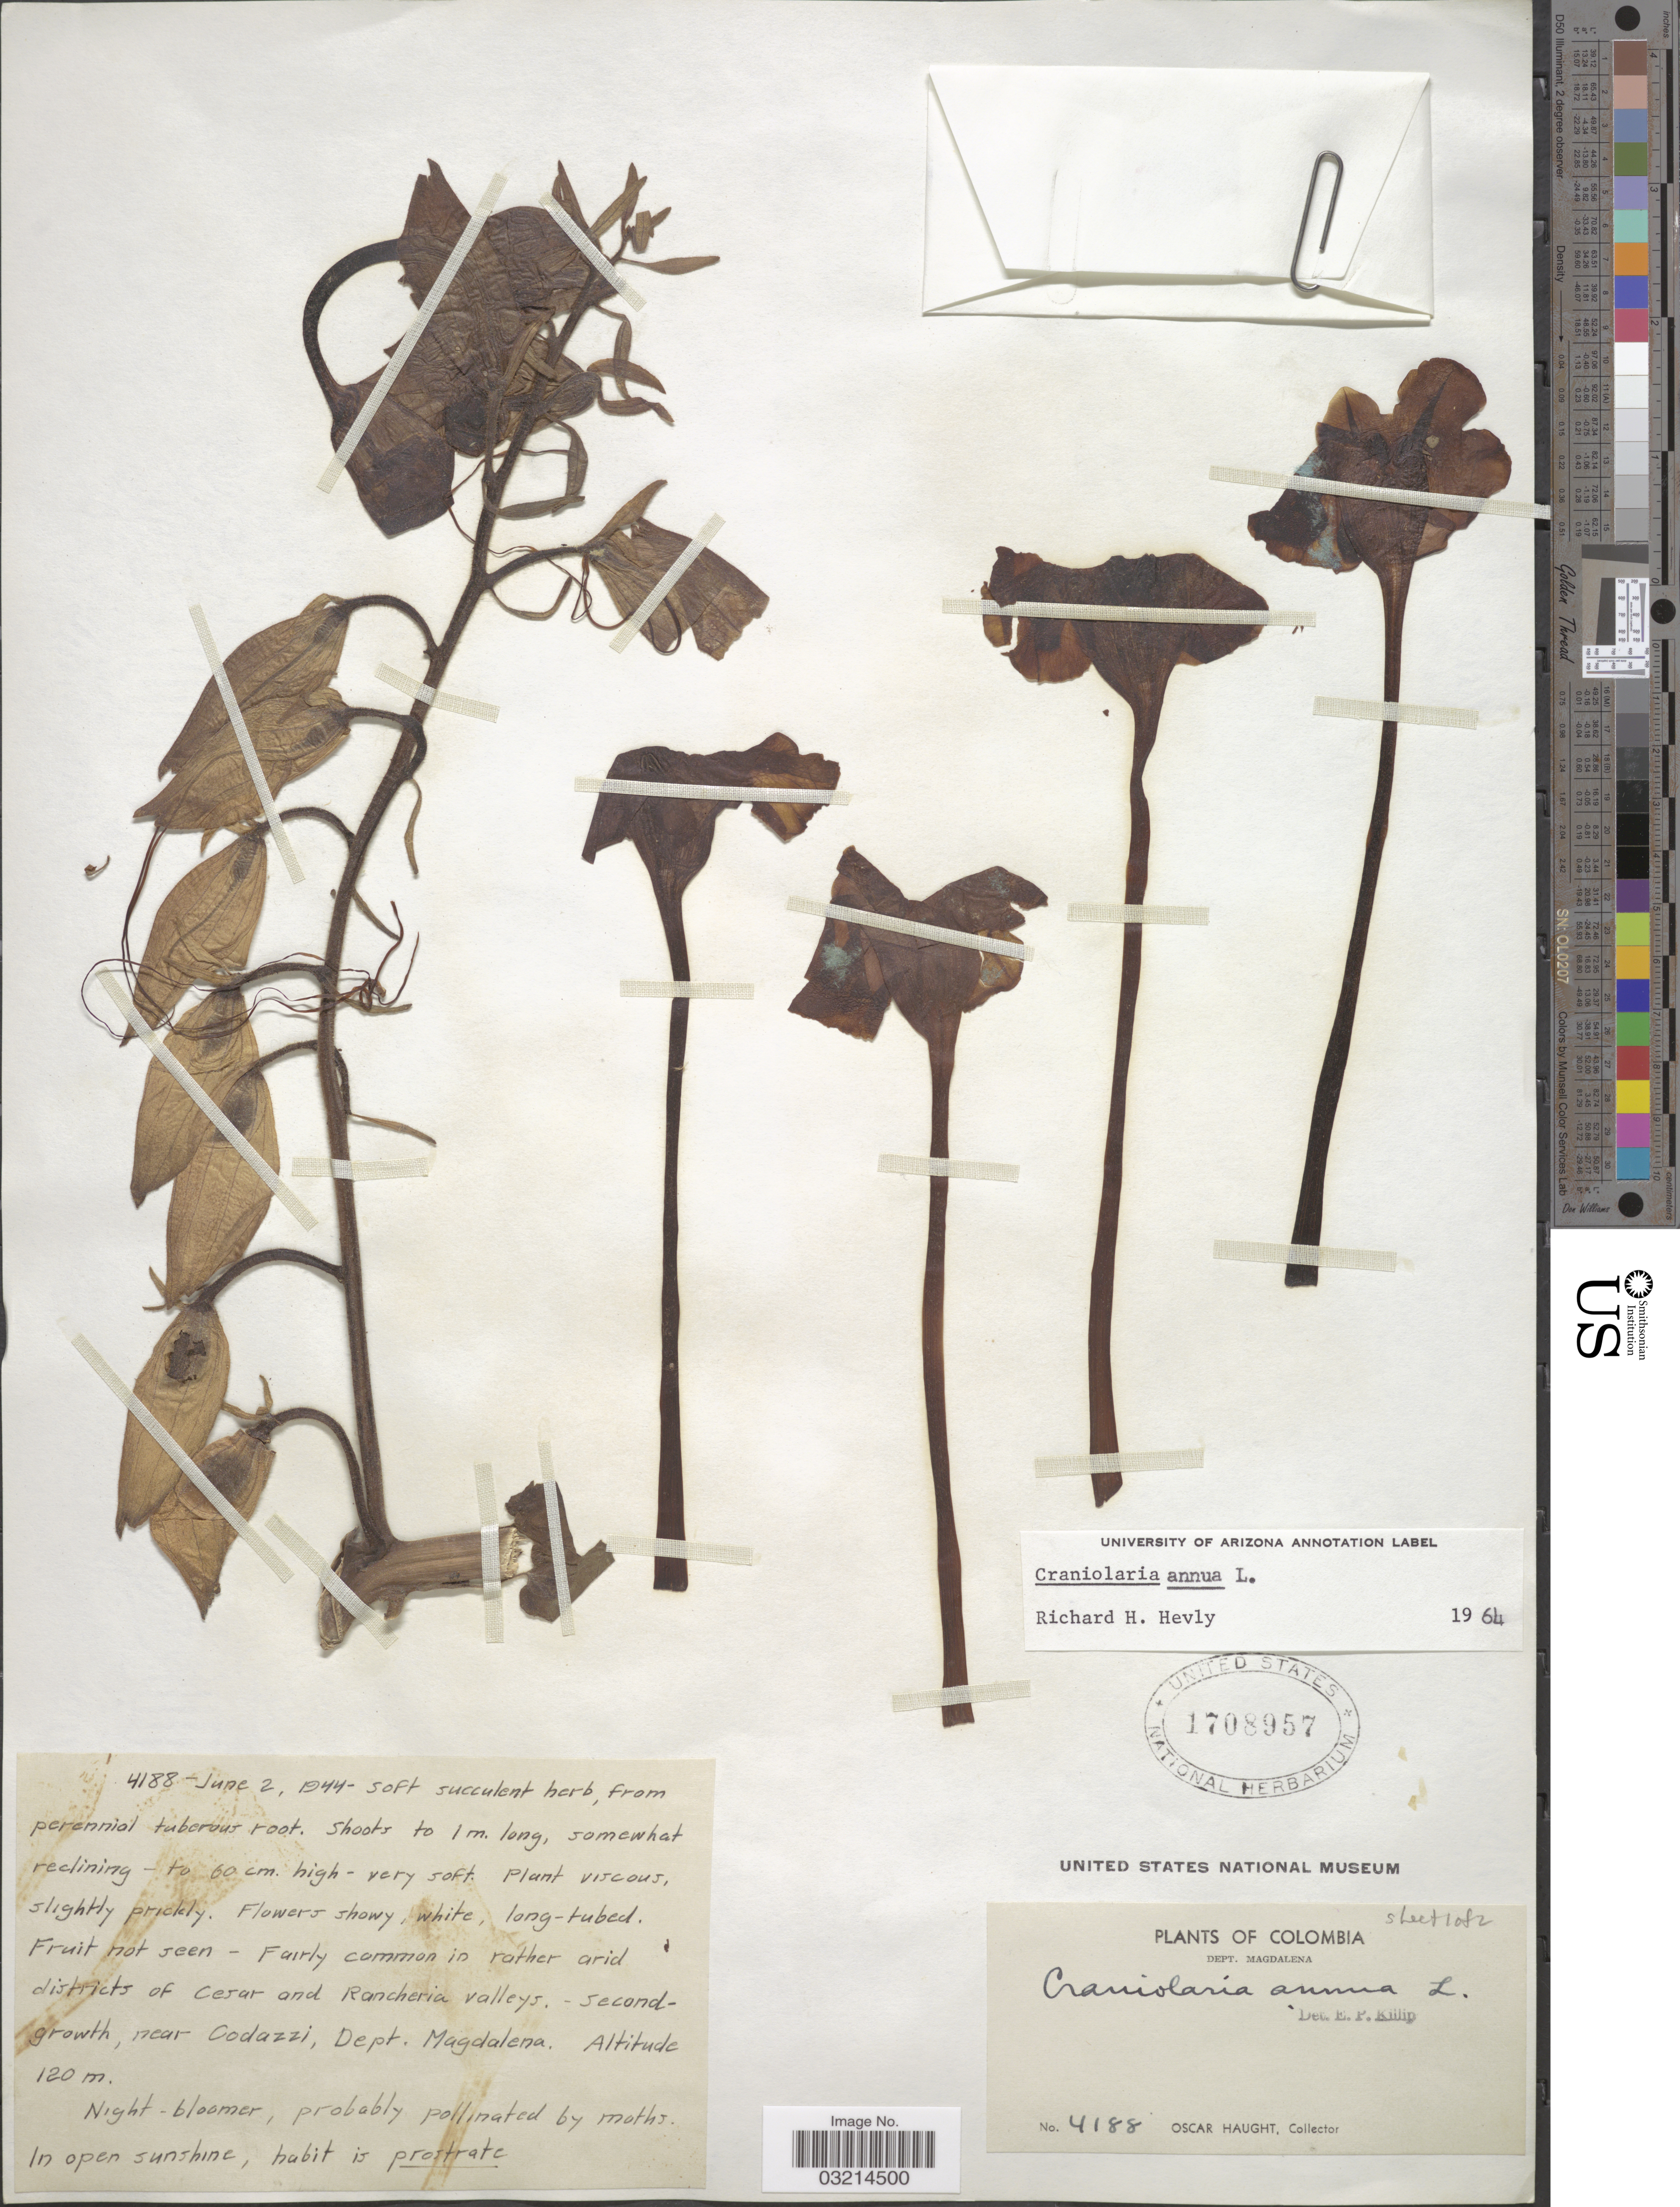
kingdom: Plantae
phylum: Tracheophyta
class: Magnoliopsida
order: Lamiales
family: Martyniaceae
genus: Craniolaria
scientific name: Craniolaria annua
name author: L.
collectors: O. Haught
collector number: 4188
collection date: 1944-06-02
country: Colombia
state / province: Magdalena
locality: Fairly common in rather arid districts of Cesar and Rancheria valleys. Second growth, near Codazzi. Dept. Magdalena.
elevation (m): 120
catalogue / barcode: US 1708957